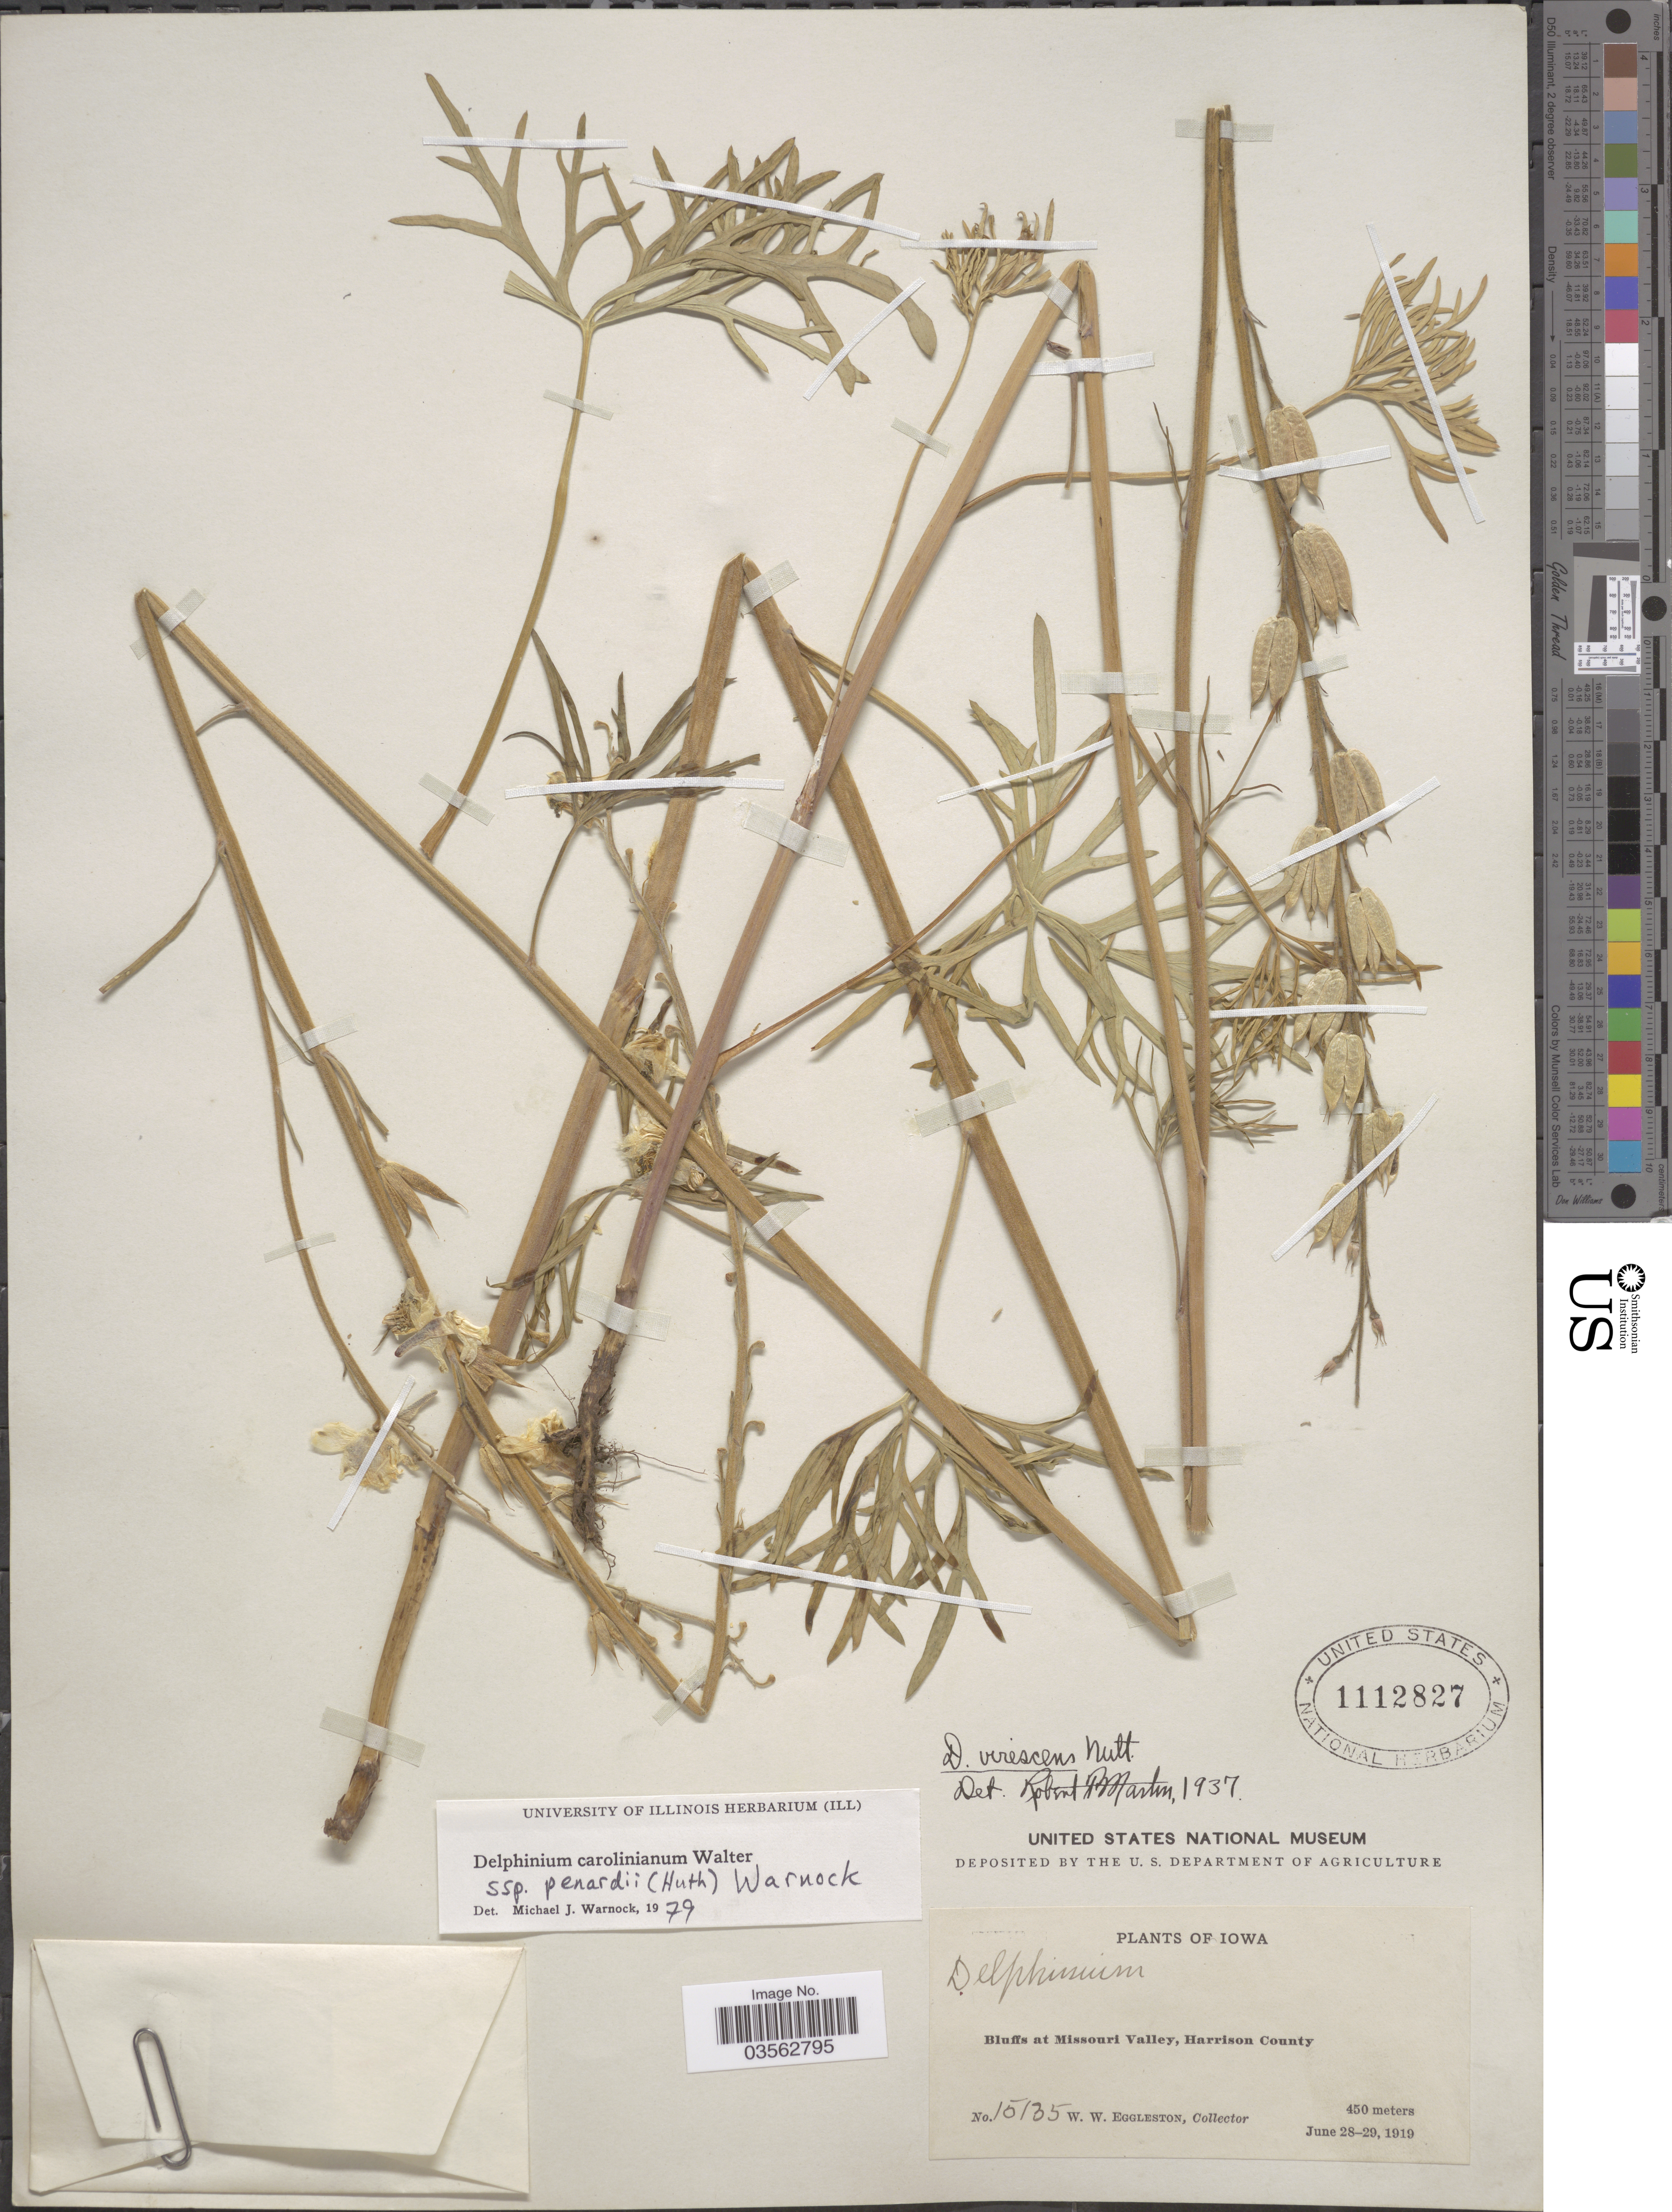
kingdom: Plantae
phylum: Tracheophyta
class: Magnoliopsida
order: Ranunculales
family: Ranunculaceae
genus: Delphinium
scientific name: Delphinium carolinianum subsp. penardii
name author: (Huth) M.J. Warnock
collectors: W. W. Eggleston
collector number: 15135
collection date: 1919-06-28/1919-06-29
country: United States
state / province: Iowa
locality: Bluffs at Missouri Valley, Harrison County.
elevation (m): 450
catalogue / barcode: US 1112827